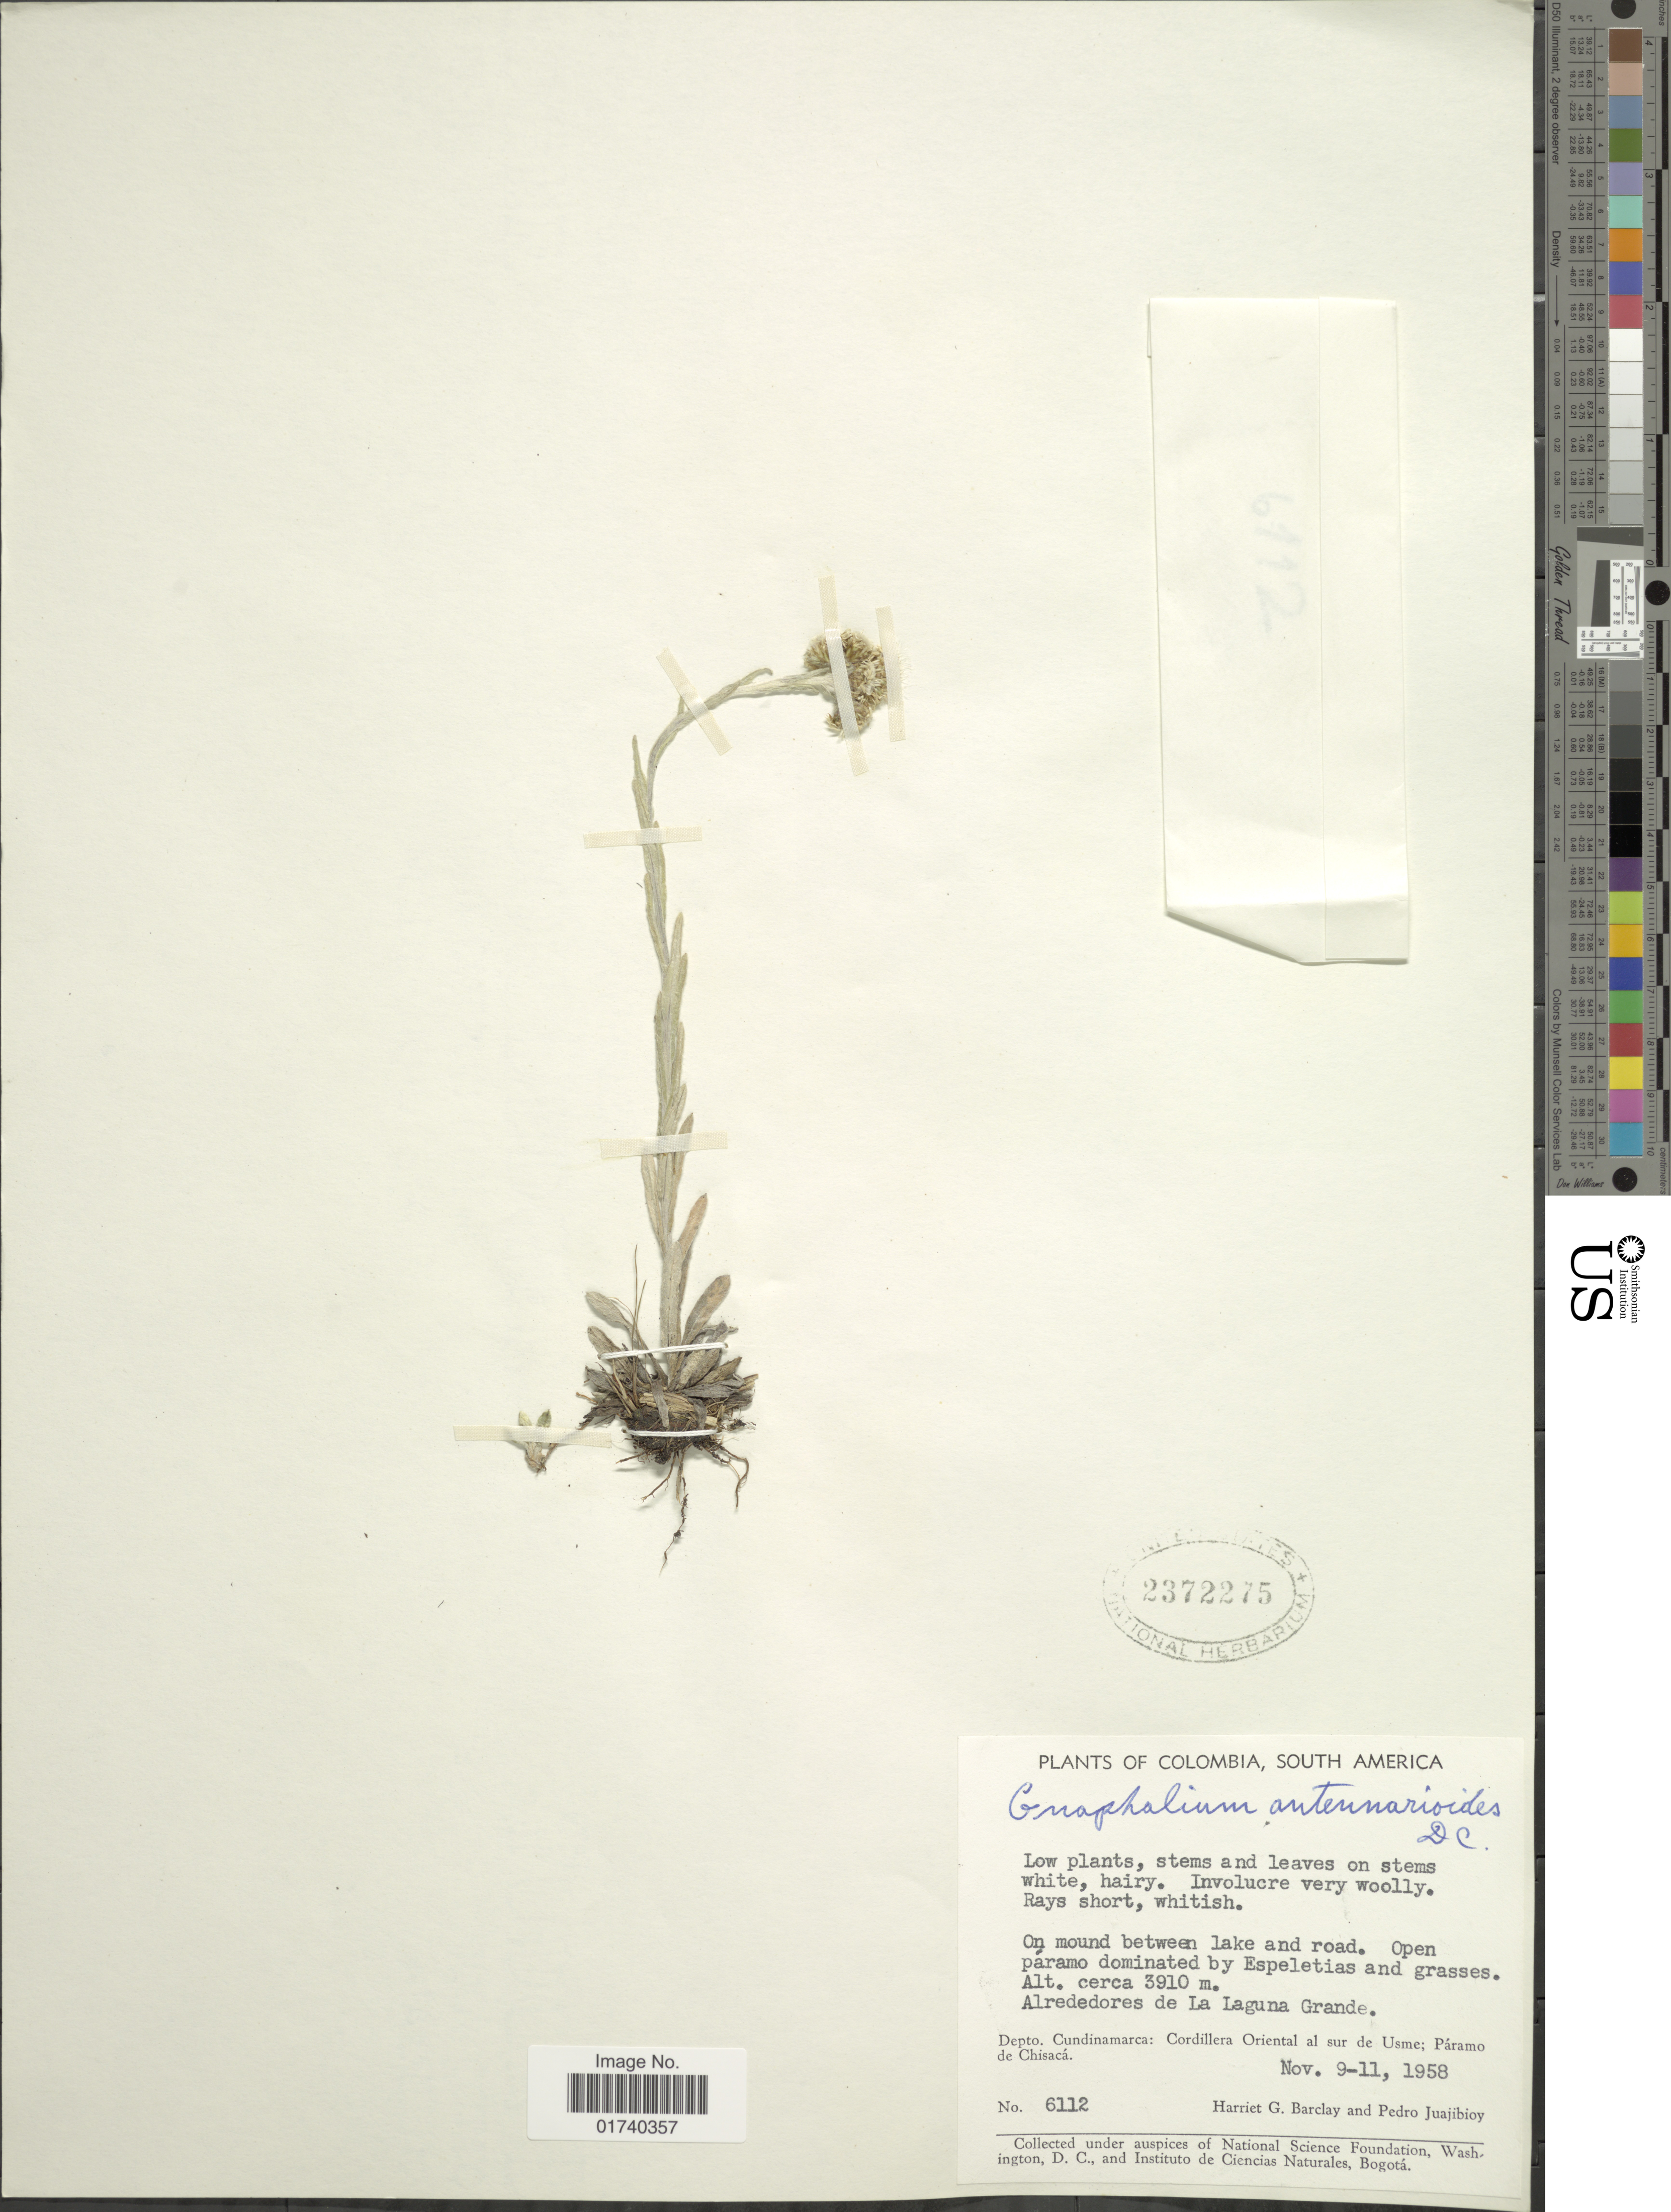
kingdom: Plantae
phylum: Tracheophyta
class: Magnoliopsida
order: Asterales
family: Asteraceae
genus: Chryselium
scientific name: Chryselium gnaphalioides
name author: (Kunth) Urtubey & S.E. Freire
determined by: Nesom, Guy L.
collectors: H. G. Barclay & P. Juajibioy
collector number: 6112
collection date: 1958-11-09/1958-11-11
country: Colombia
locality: On mound between lake and road, Open paramo dominated by Espeletias and grasses. Depto. Cundinamarca: Cordillera Oriental al sur de Usme; Paramo de Chisaca.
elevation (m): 3910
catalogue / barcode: US 2372275